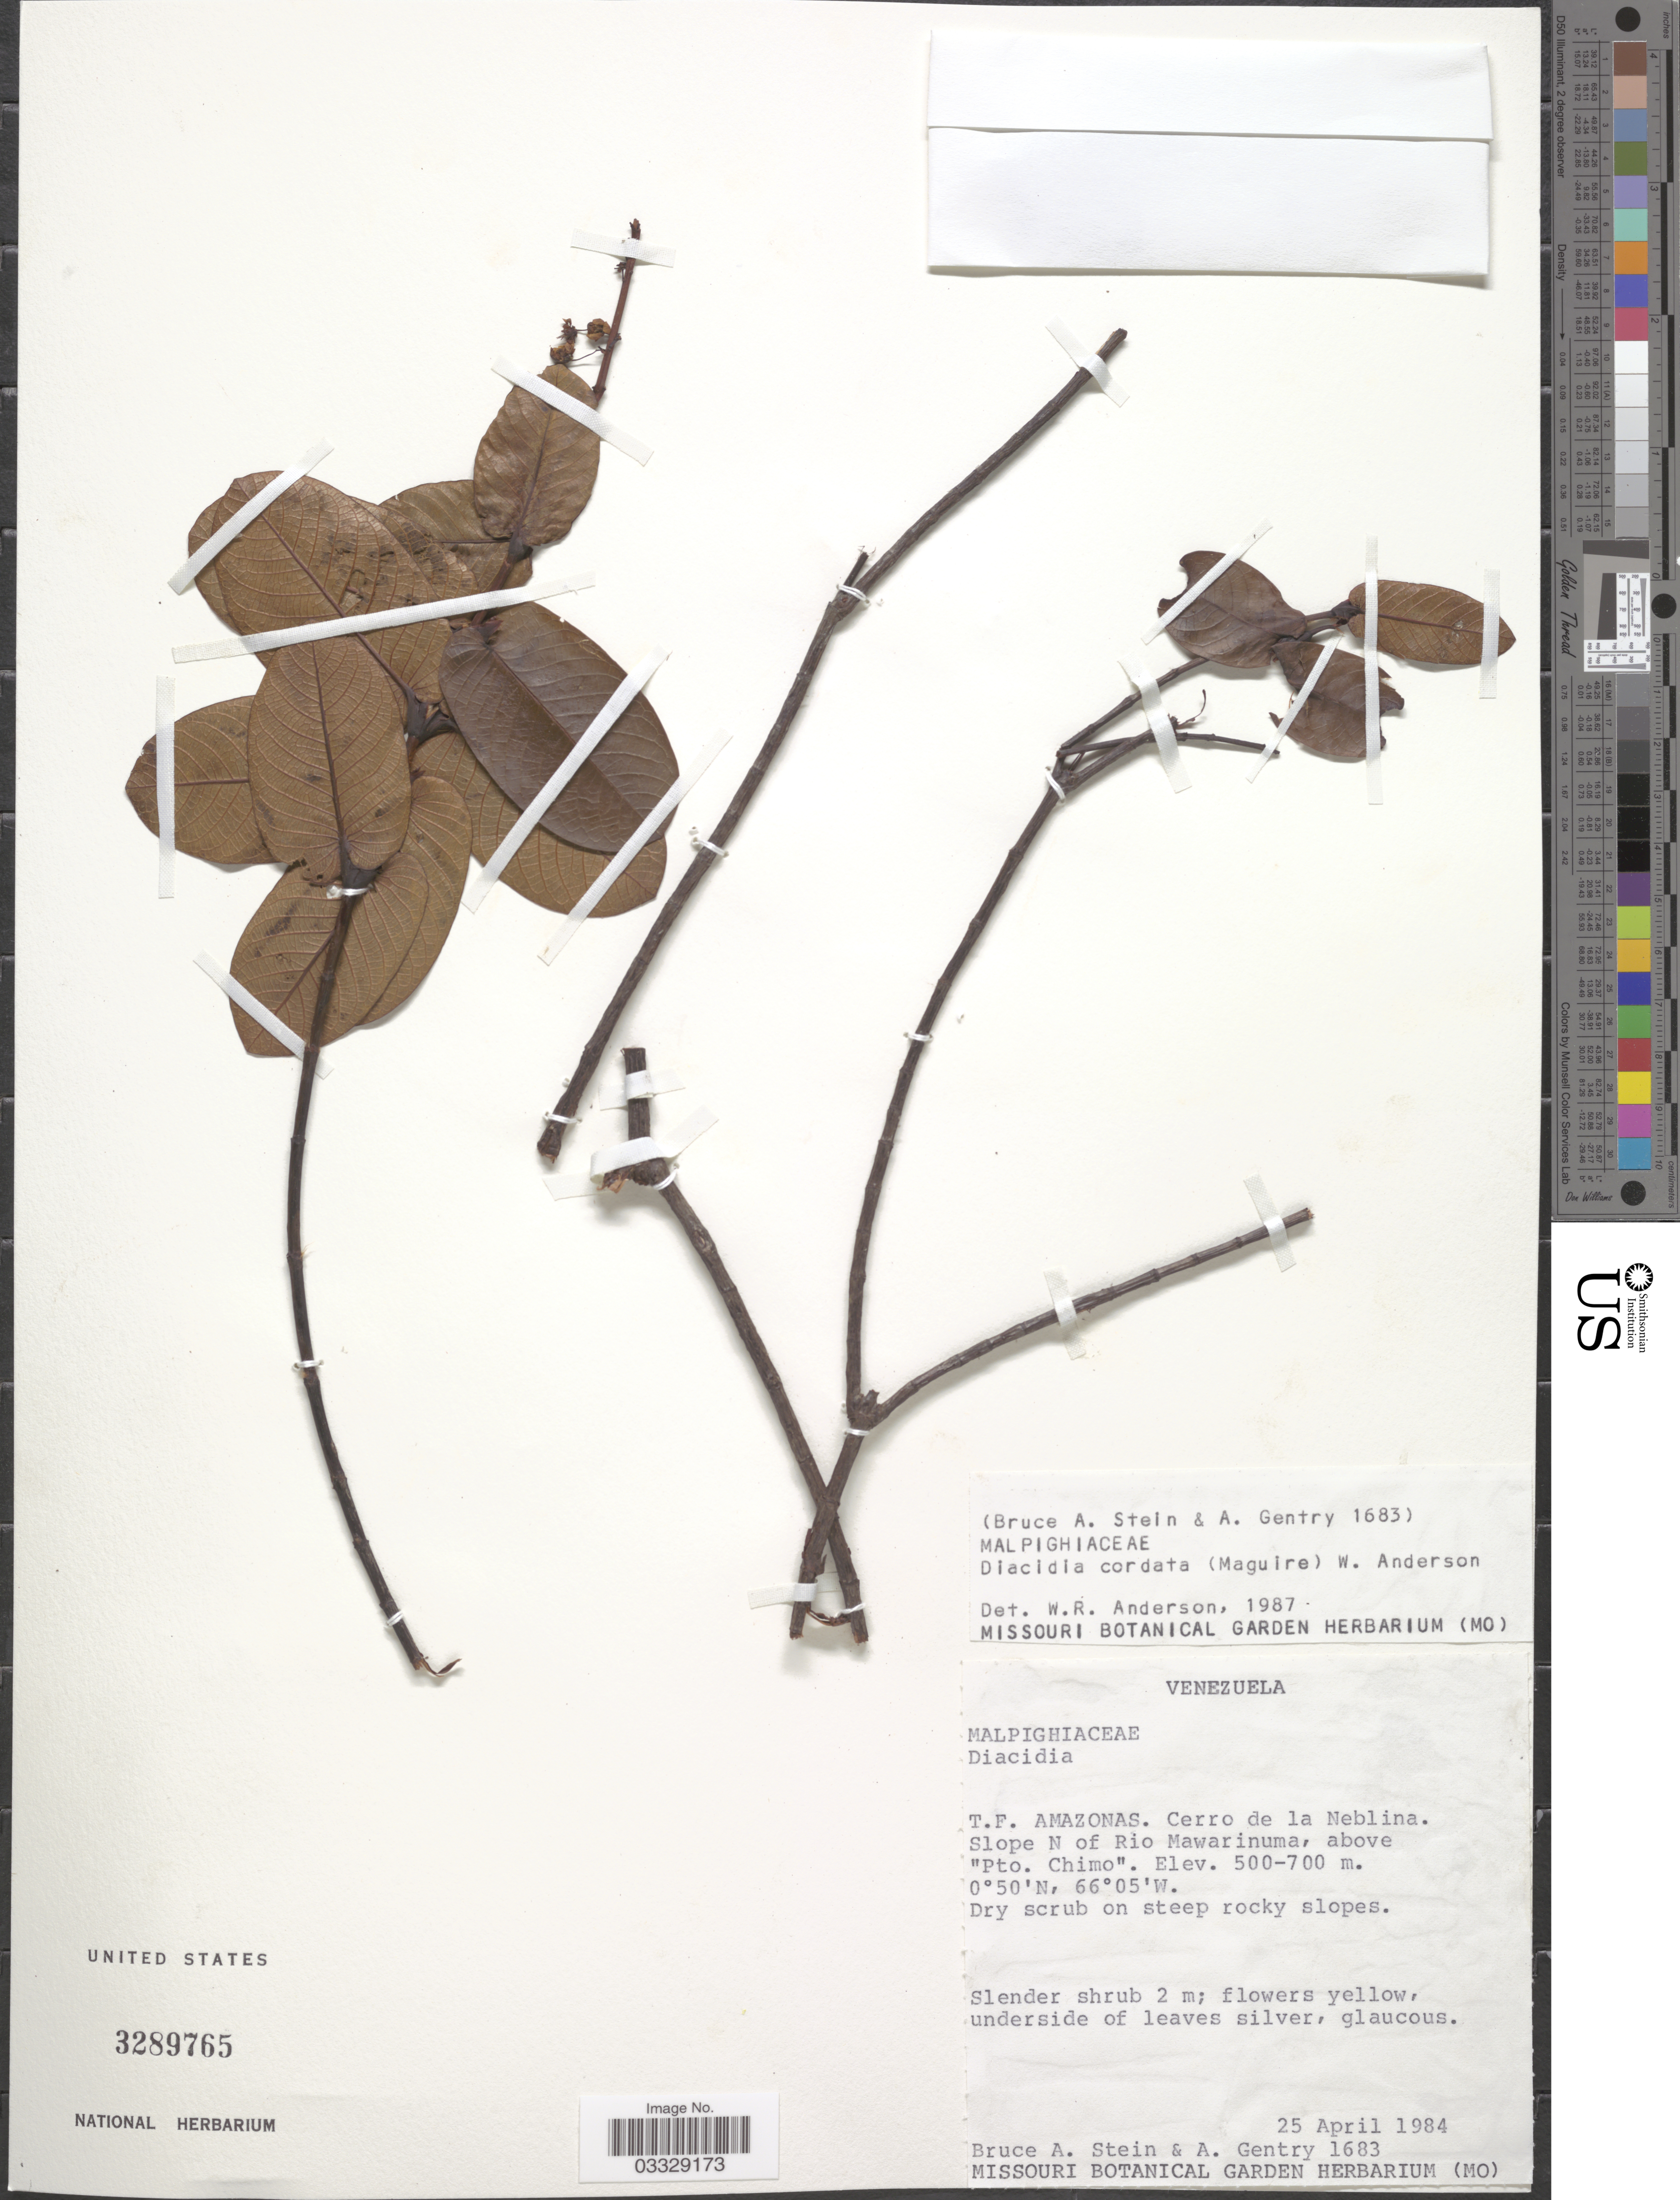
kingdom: Plantae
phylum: Tracheophyta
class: Magnoliopsida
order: Malpighiales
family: Malpighiaceae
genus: Diacidia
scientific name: Diacidia cordata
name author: (Maguire) W.R. Anderson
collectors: B. A. Stein & A. H. Gentry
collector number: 1683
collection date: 1984-04-25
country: Venezuela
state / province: Amazonas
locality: T.F. Amazonas. Cerro de la Neblina. Slope N of Rio Mawarinuma, above "Pto. Chimo".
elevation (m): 500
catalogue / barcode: US 3289765